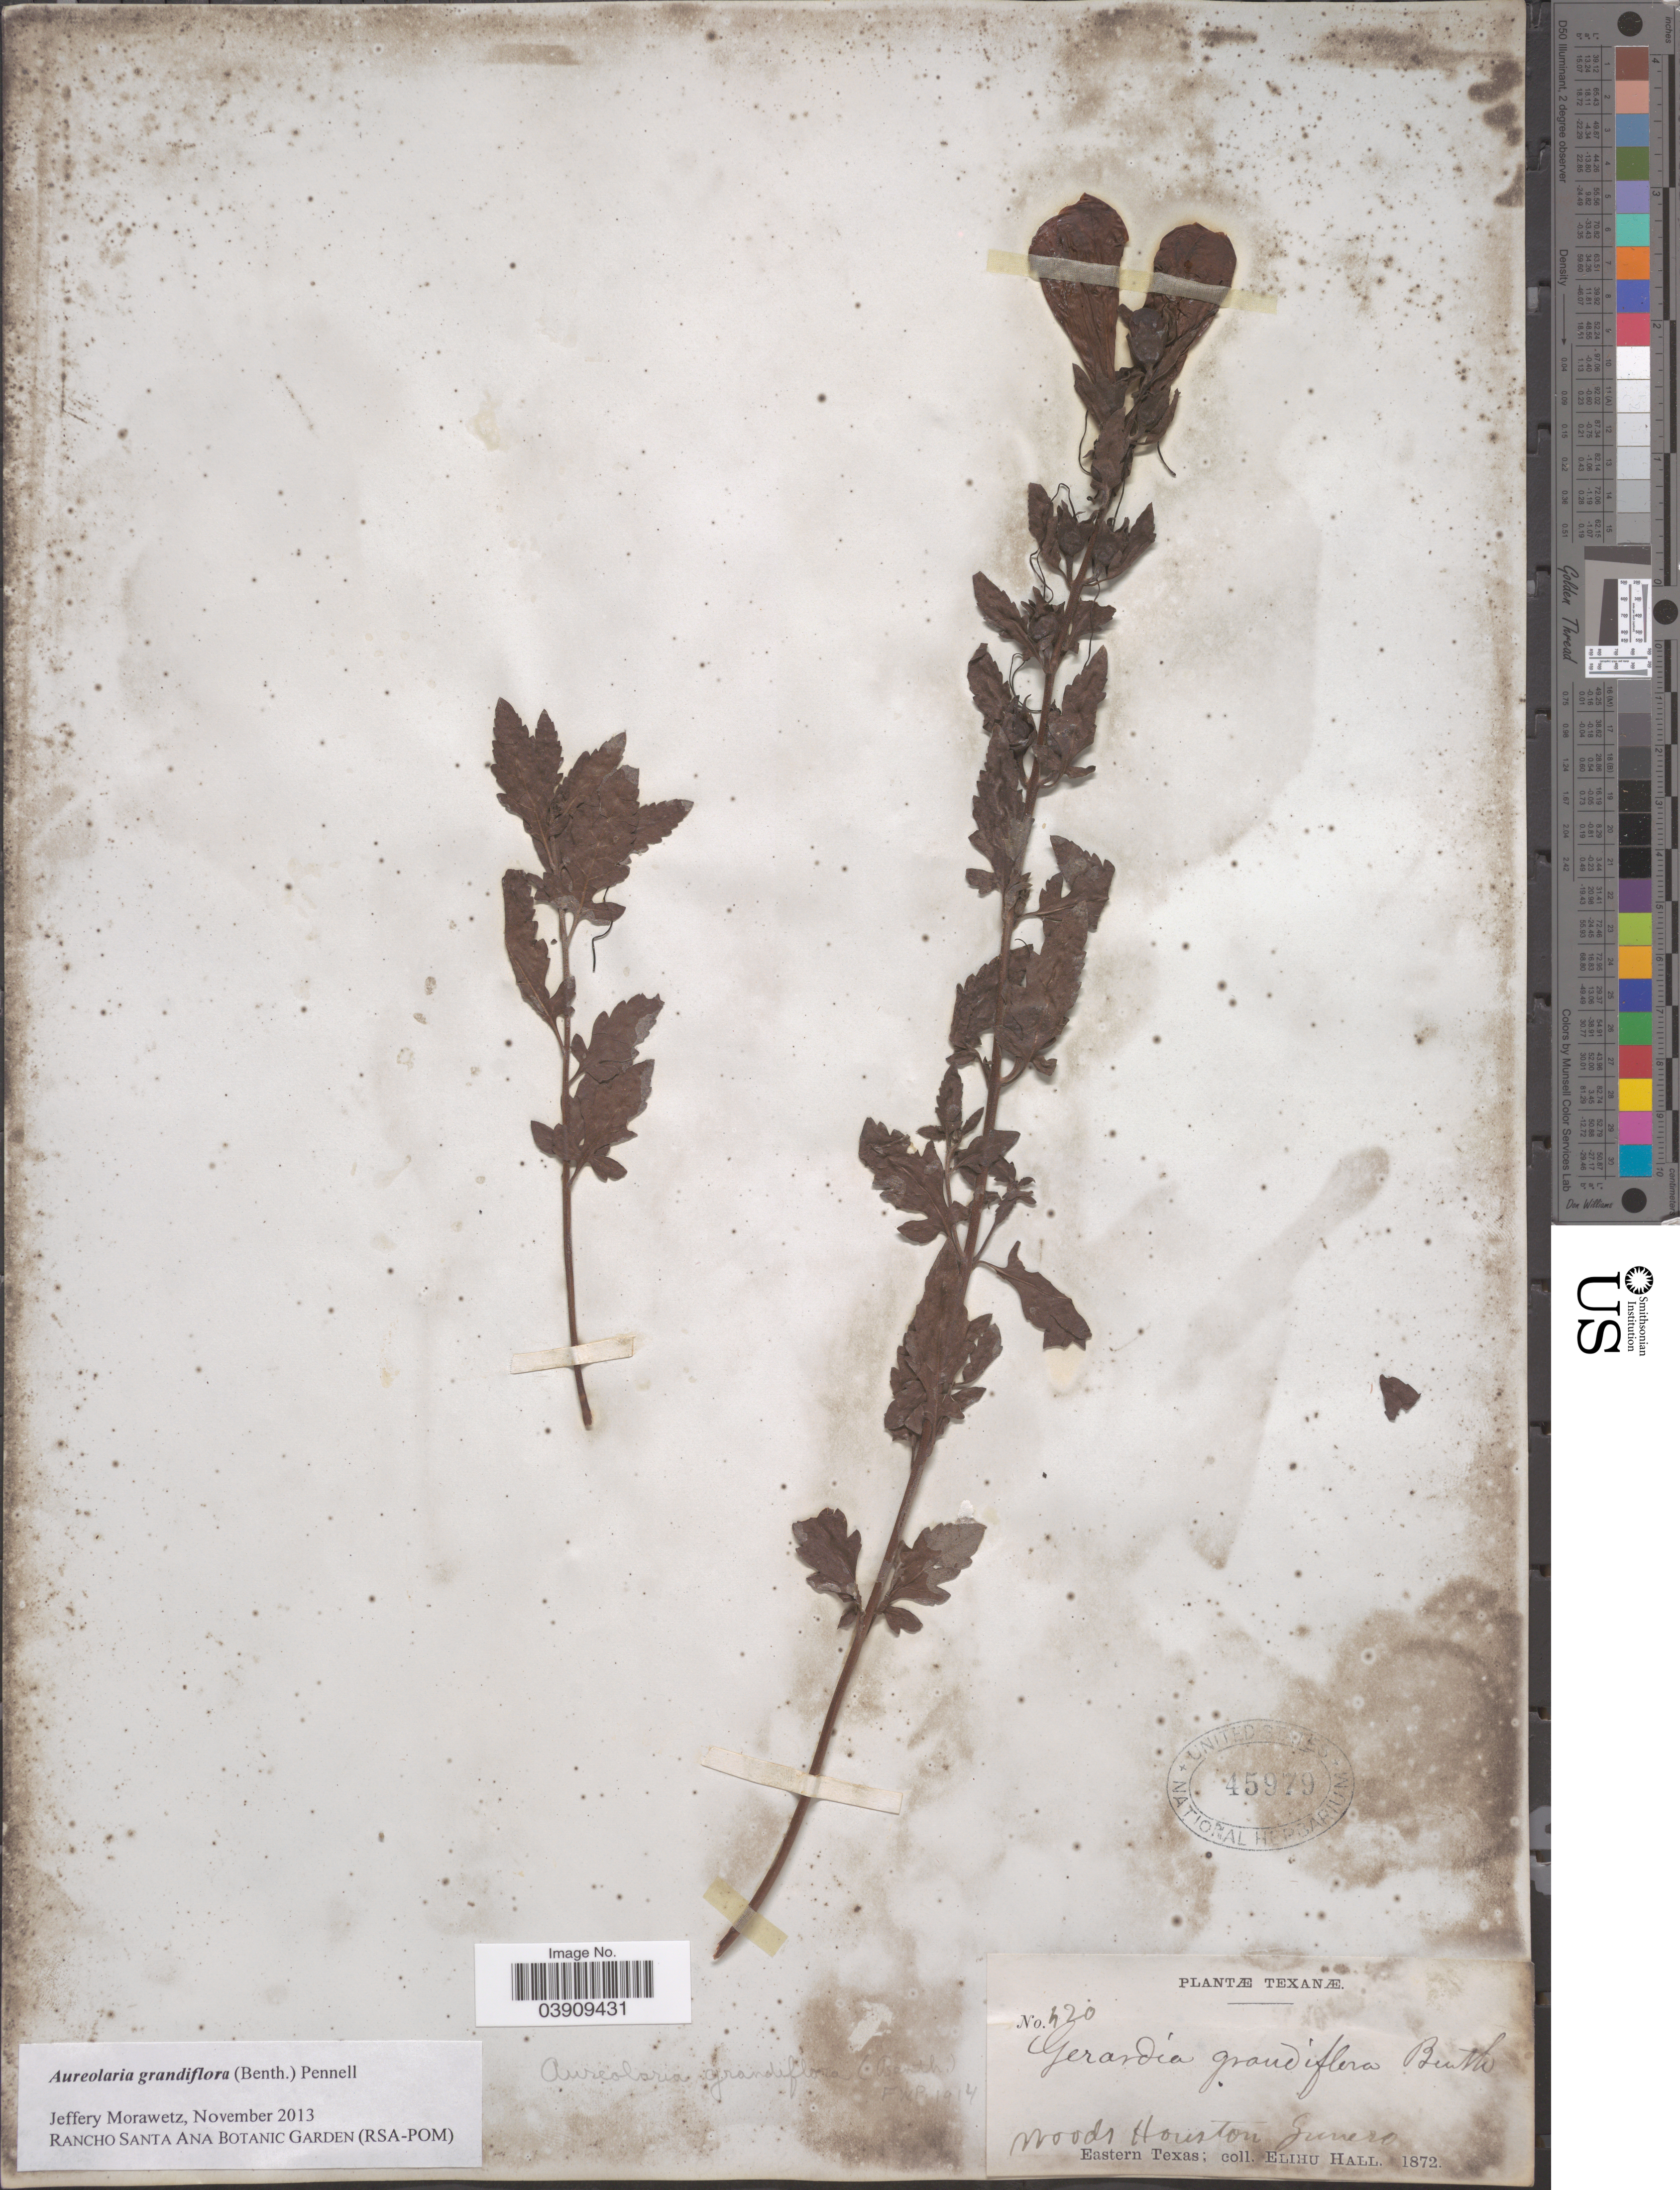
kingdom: Plantae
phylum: Tracheophyta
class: Magnoliopsida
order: Lamiales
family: Orobanchaceae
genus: Aureolaria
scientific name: Aureolaria grandiflora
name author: (Benth.) Pennell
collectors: E. Hall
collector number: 420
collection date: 1872-06-20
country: United States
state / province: Texas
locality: Woods Houston. Eastern Texas.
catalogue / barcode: US 45979